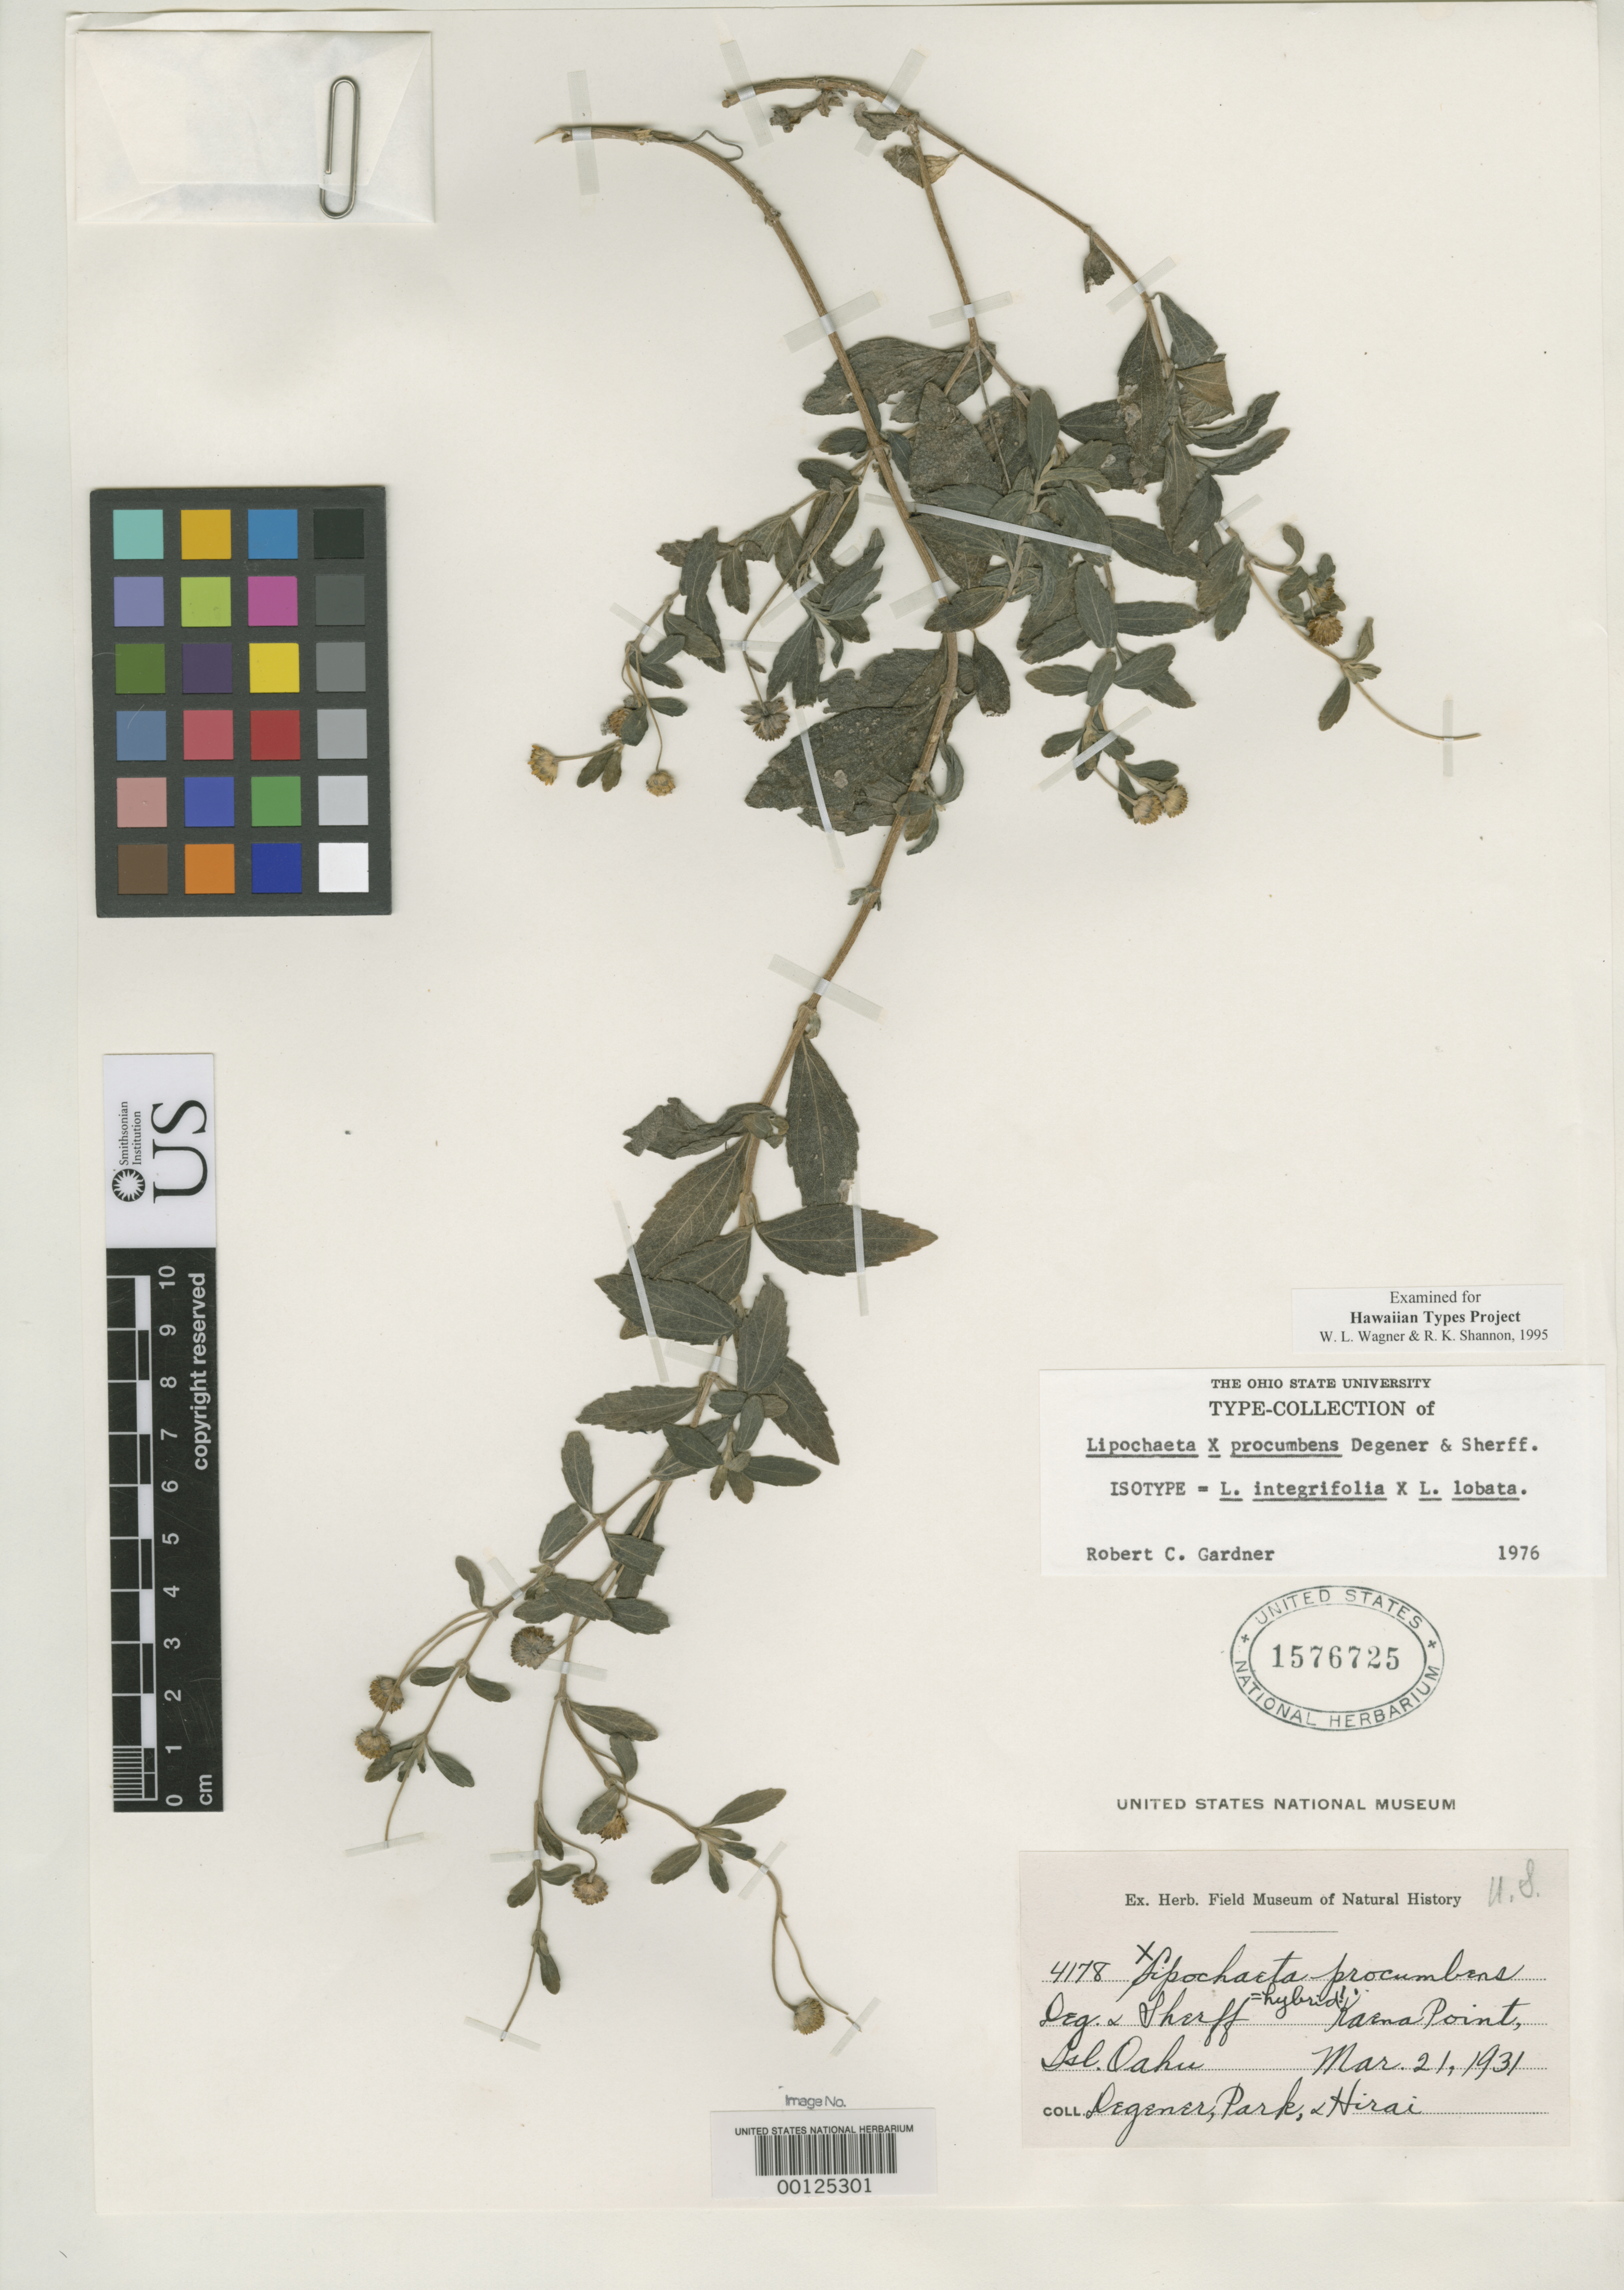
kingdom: Plantae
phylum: Tracheophyta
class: Magnoliopsida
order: Asterales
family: Asteraceae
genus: Lipochaeta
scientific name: Lipochaeta x procumbens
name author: O. Deg. & Sherff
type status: Isotype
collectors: O. Degener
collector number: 4178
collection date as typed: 21 Mar 1931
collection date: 1931-03-21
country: United States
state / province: Hawaii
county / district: Honolulu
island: Oahu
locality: Kaena Point.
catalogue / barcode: US 1576725